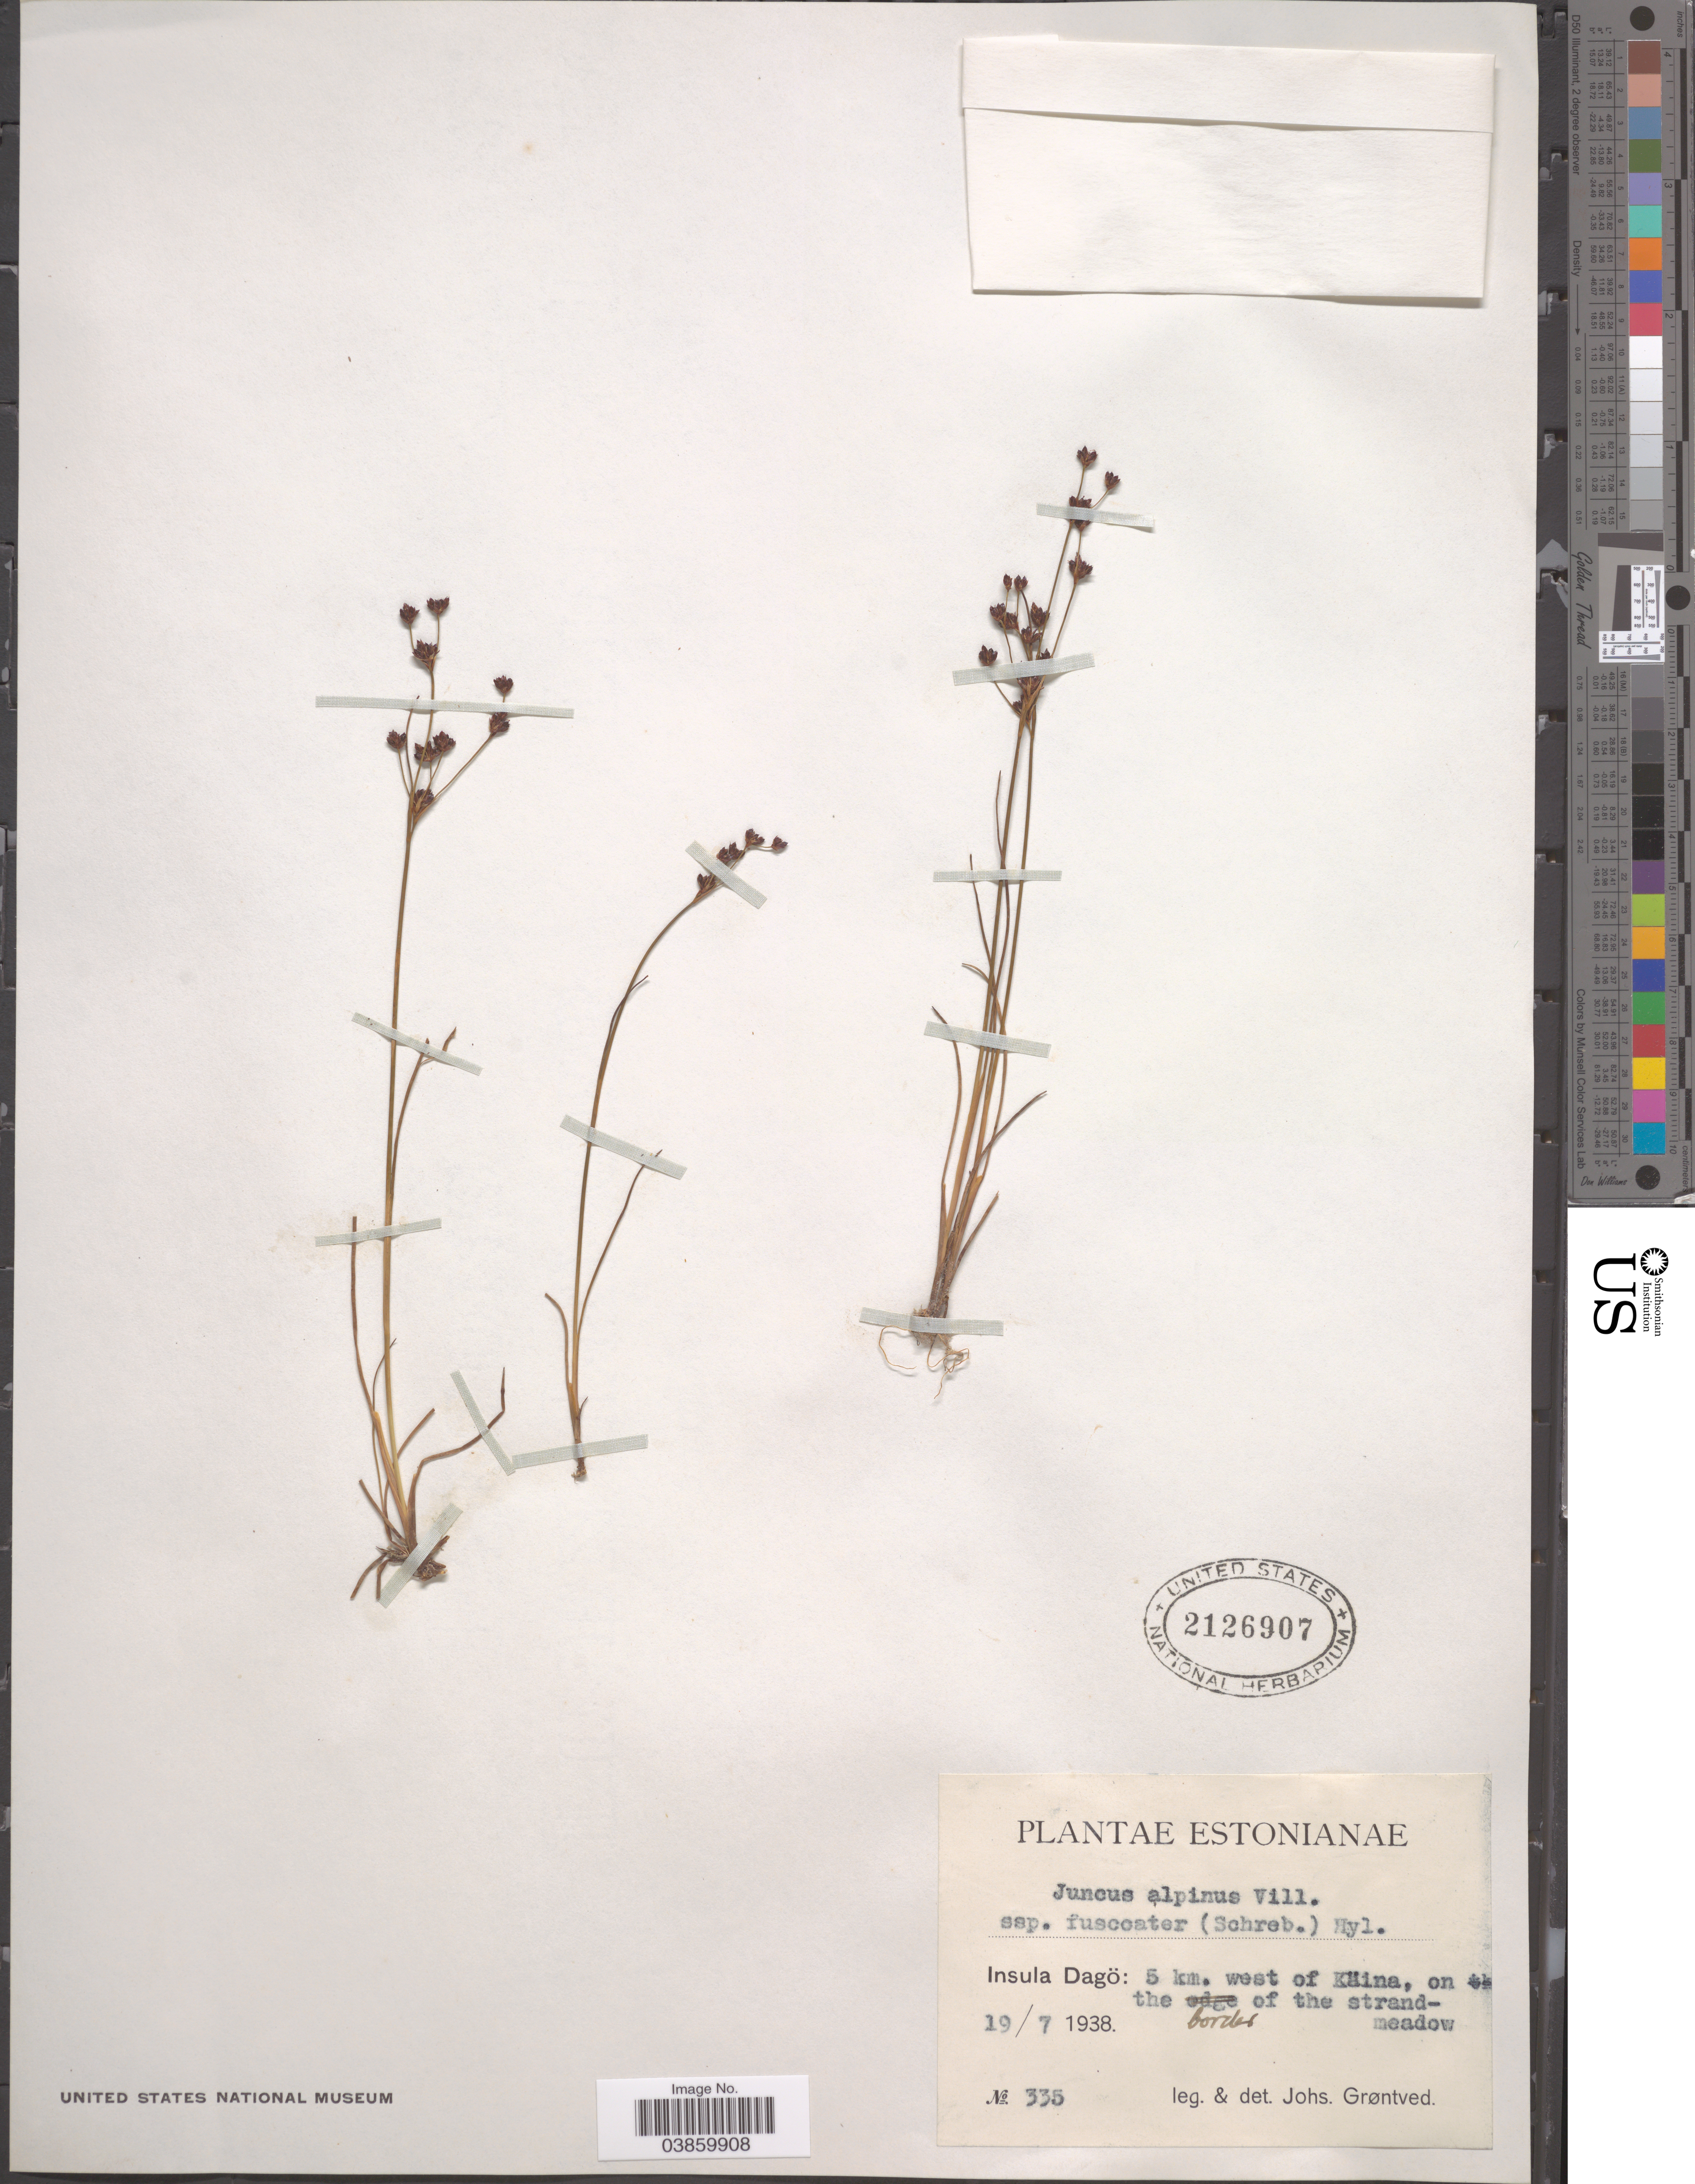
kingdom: Plantae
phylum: Tracheophyta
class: Liliopsida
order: Poales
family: Juncaceae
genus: Juncus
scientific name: Juncus alpinus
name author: Vill.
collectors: J. Grontved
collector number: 335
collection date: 1938-07-19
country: Estonia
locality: Estonianae. Insula Dagö: 5 km. west of Käina, on the border of the strand-meadow.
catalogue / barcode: US 2126907